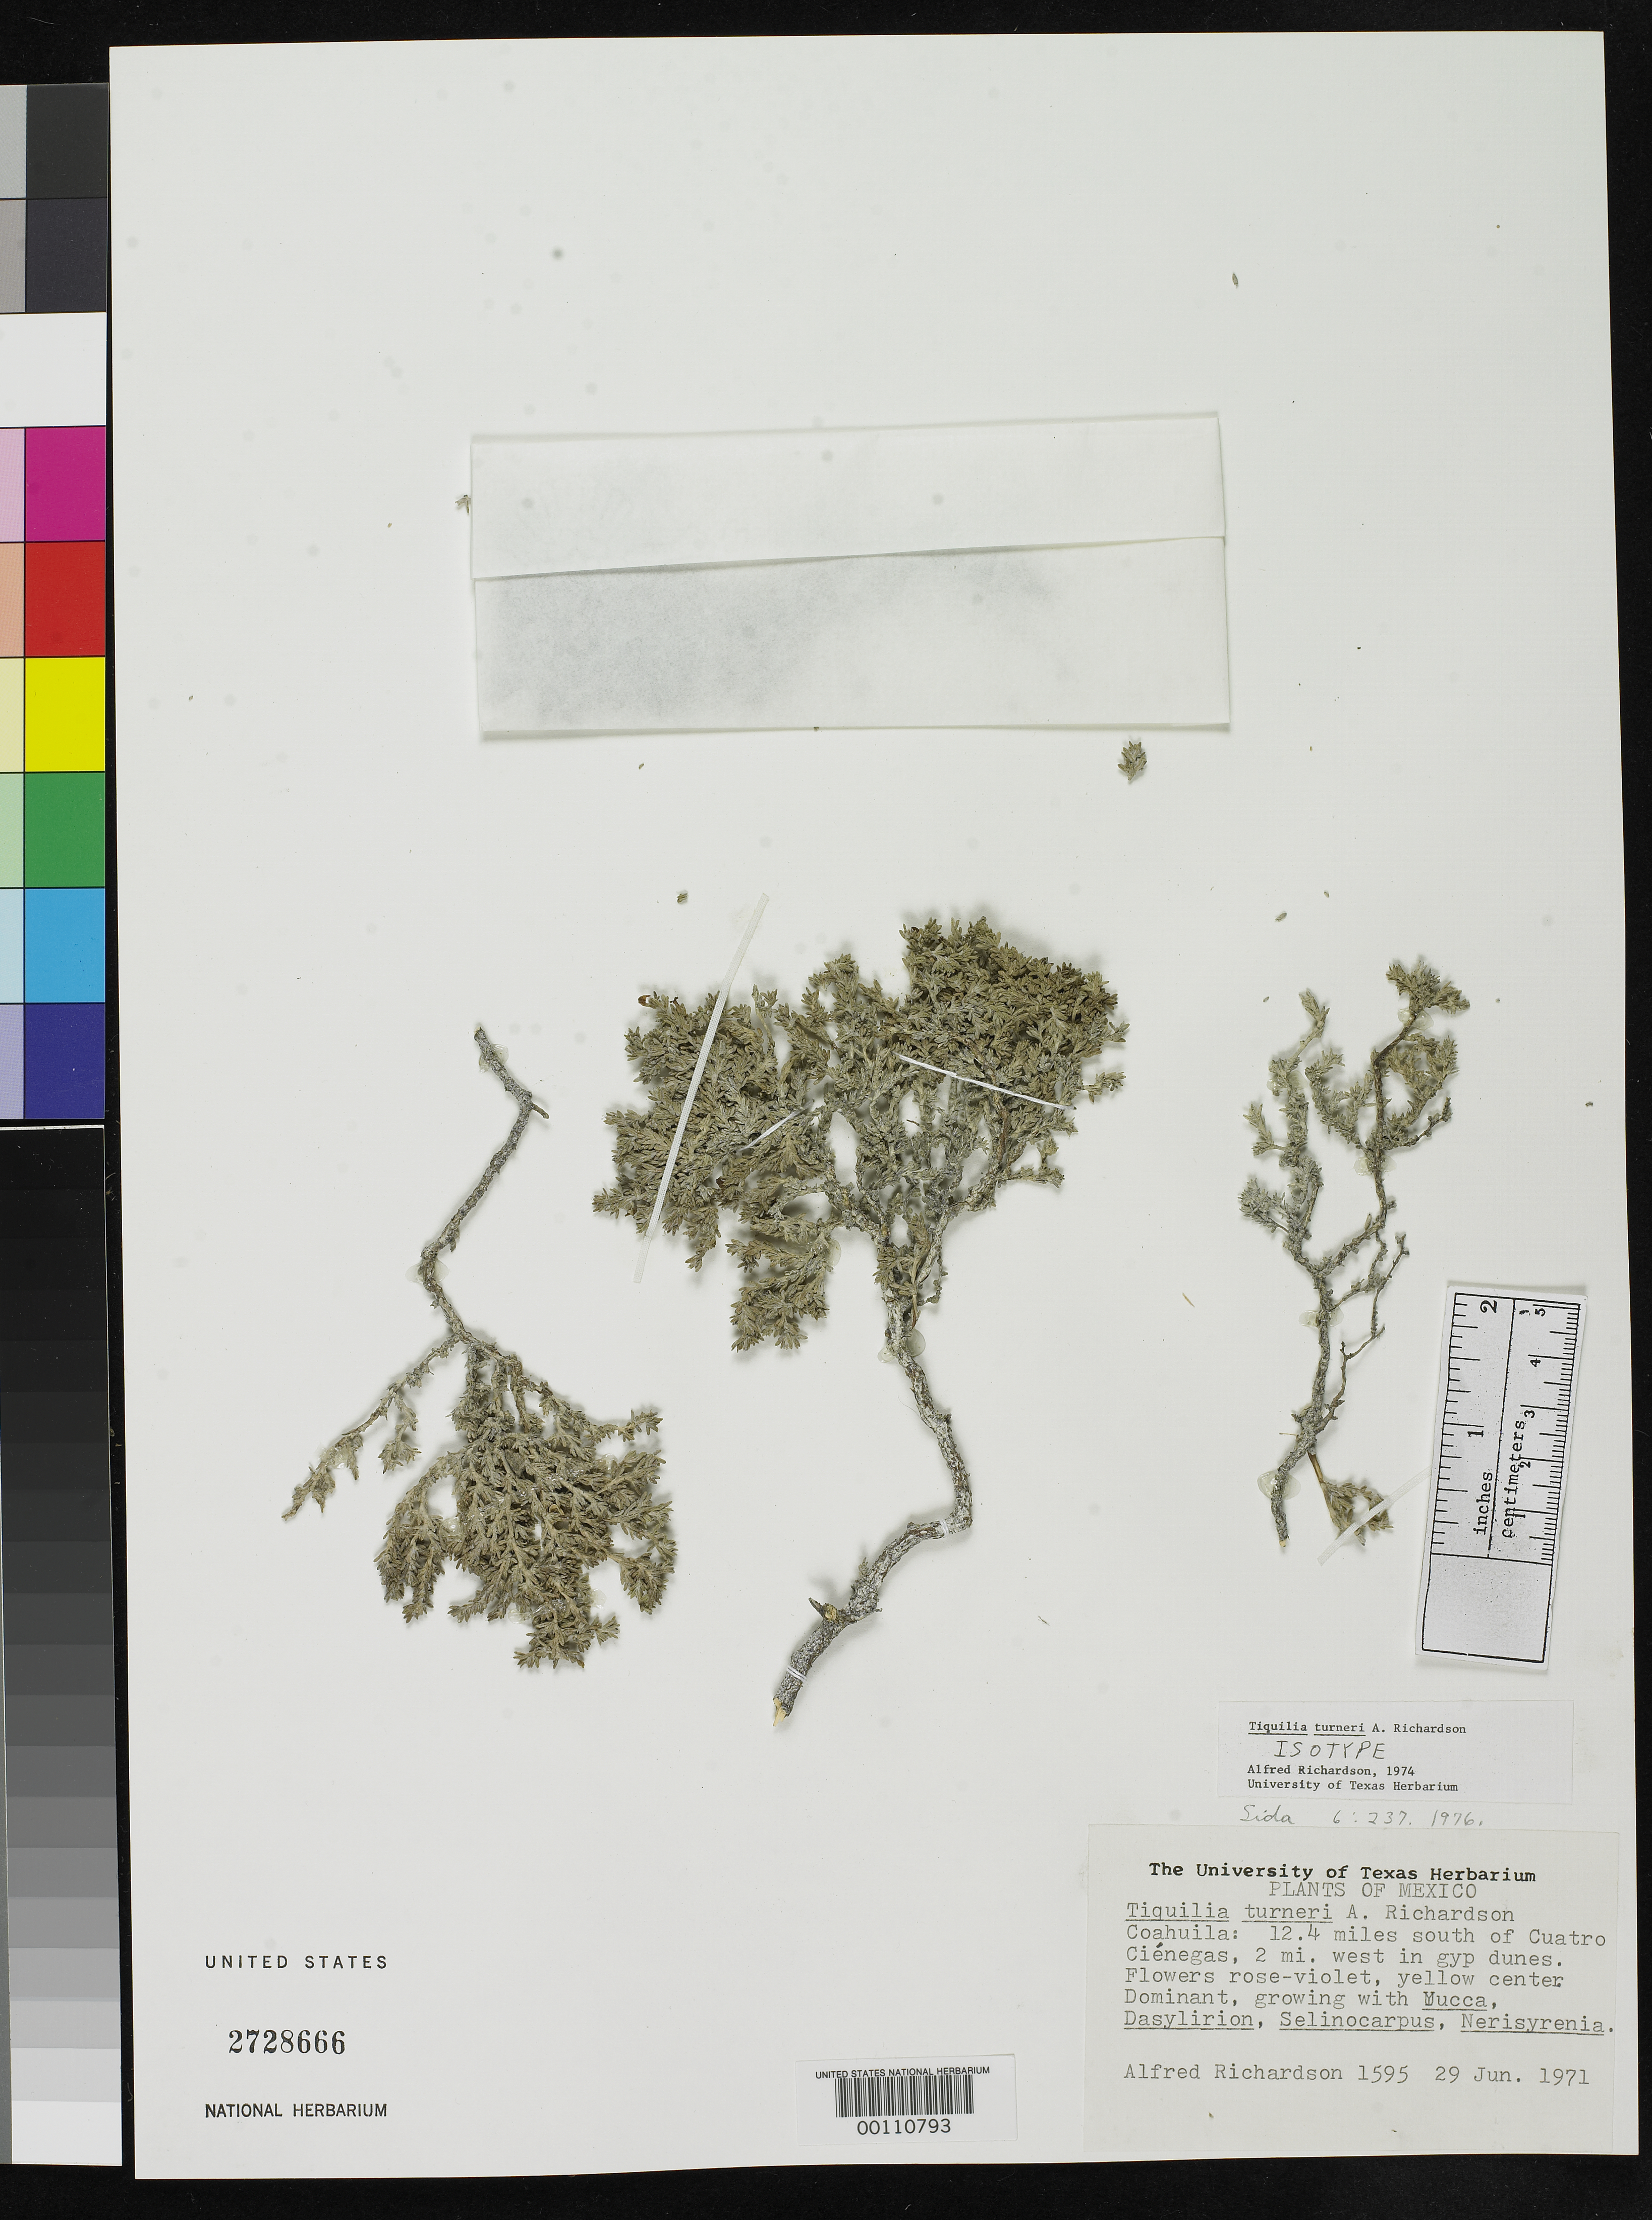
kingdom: Plantae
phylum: Tracheophyta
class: Magnoliopsida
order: Boraginales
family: Ehretiaceae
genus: Tiquilia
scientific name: Tiquilia turneri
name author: A.T. Richardson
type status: Isotype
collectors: A. T. Richardson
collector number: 1596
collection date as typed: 29 Jun 1971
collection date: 1971-06-29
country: Mexico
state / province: Coahuila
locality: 12. 4 miles S of Cuatro Ciénegas.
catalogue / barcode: US 2728666